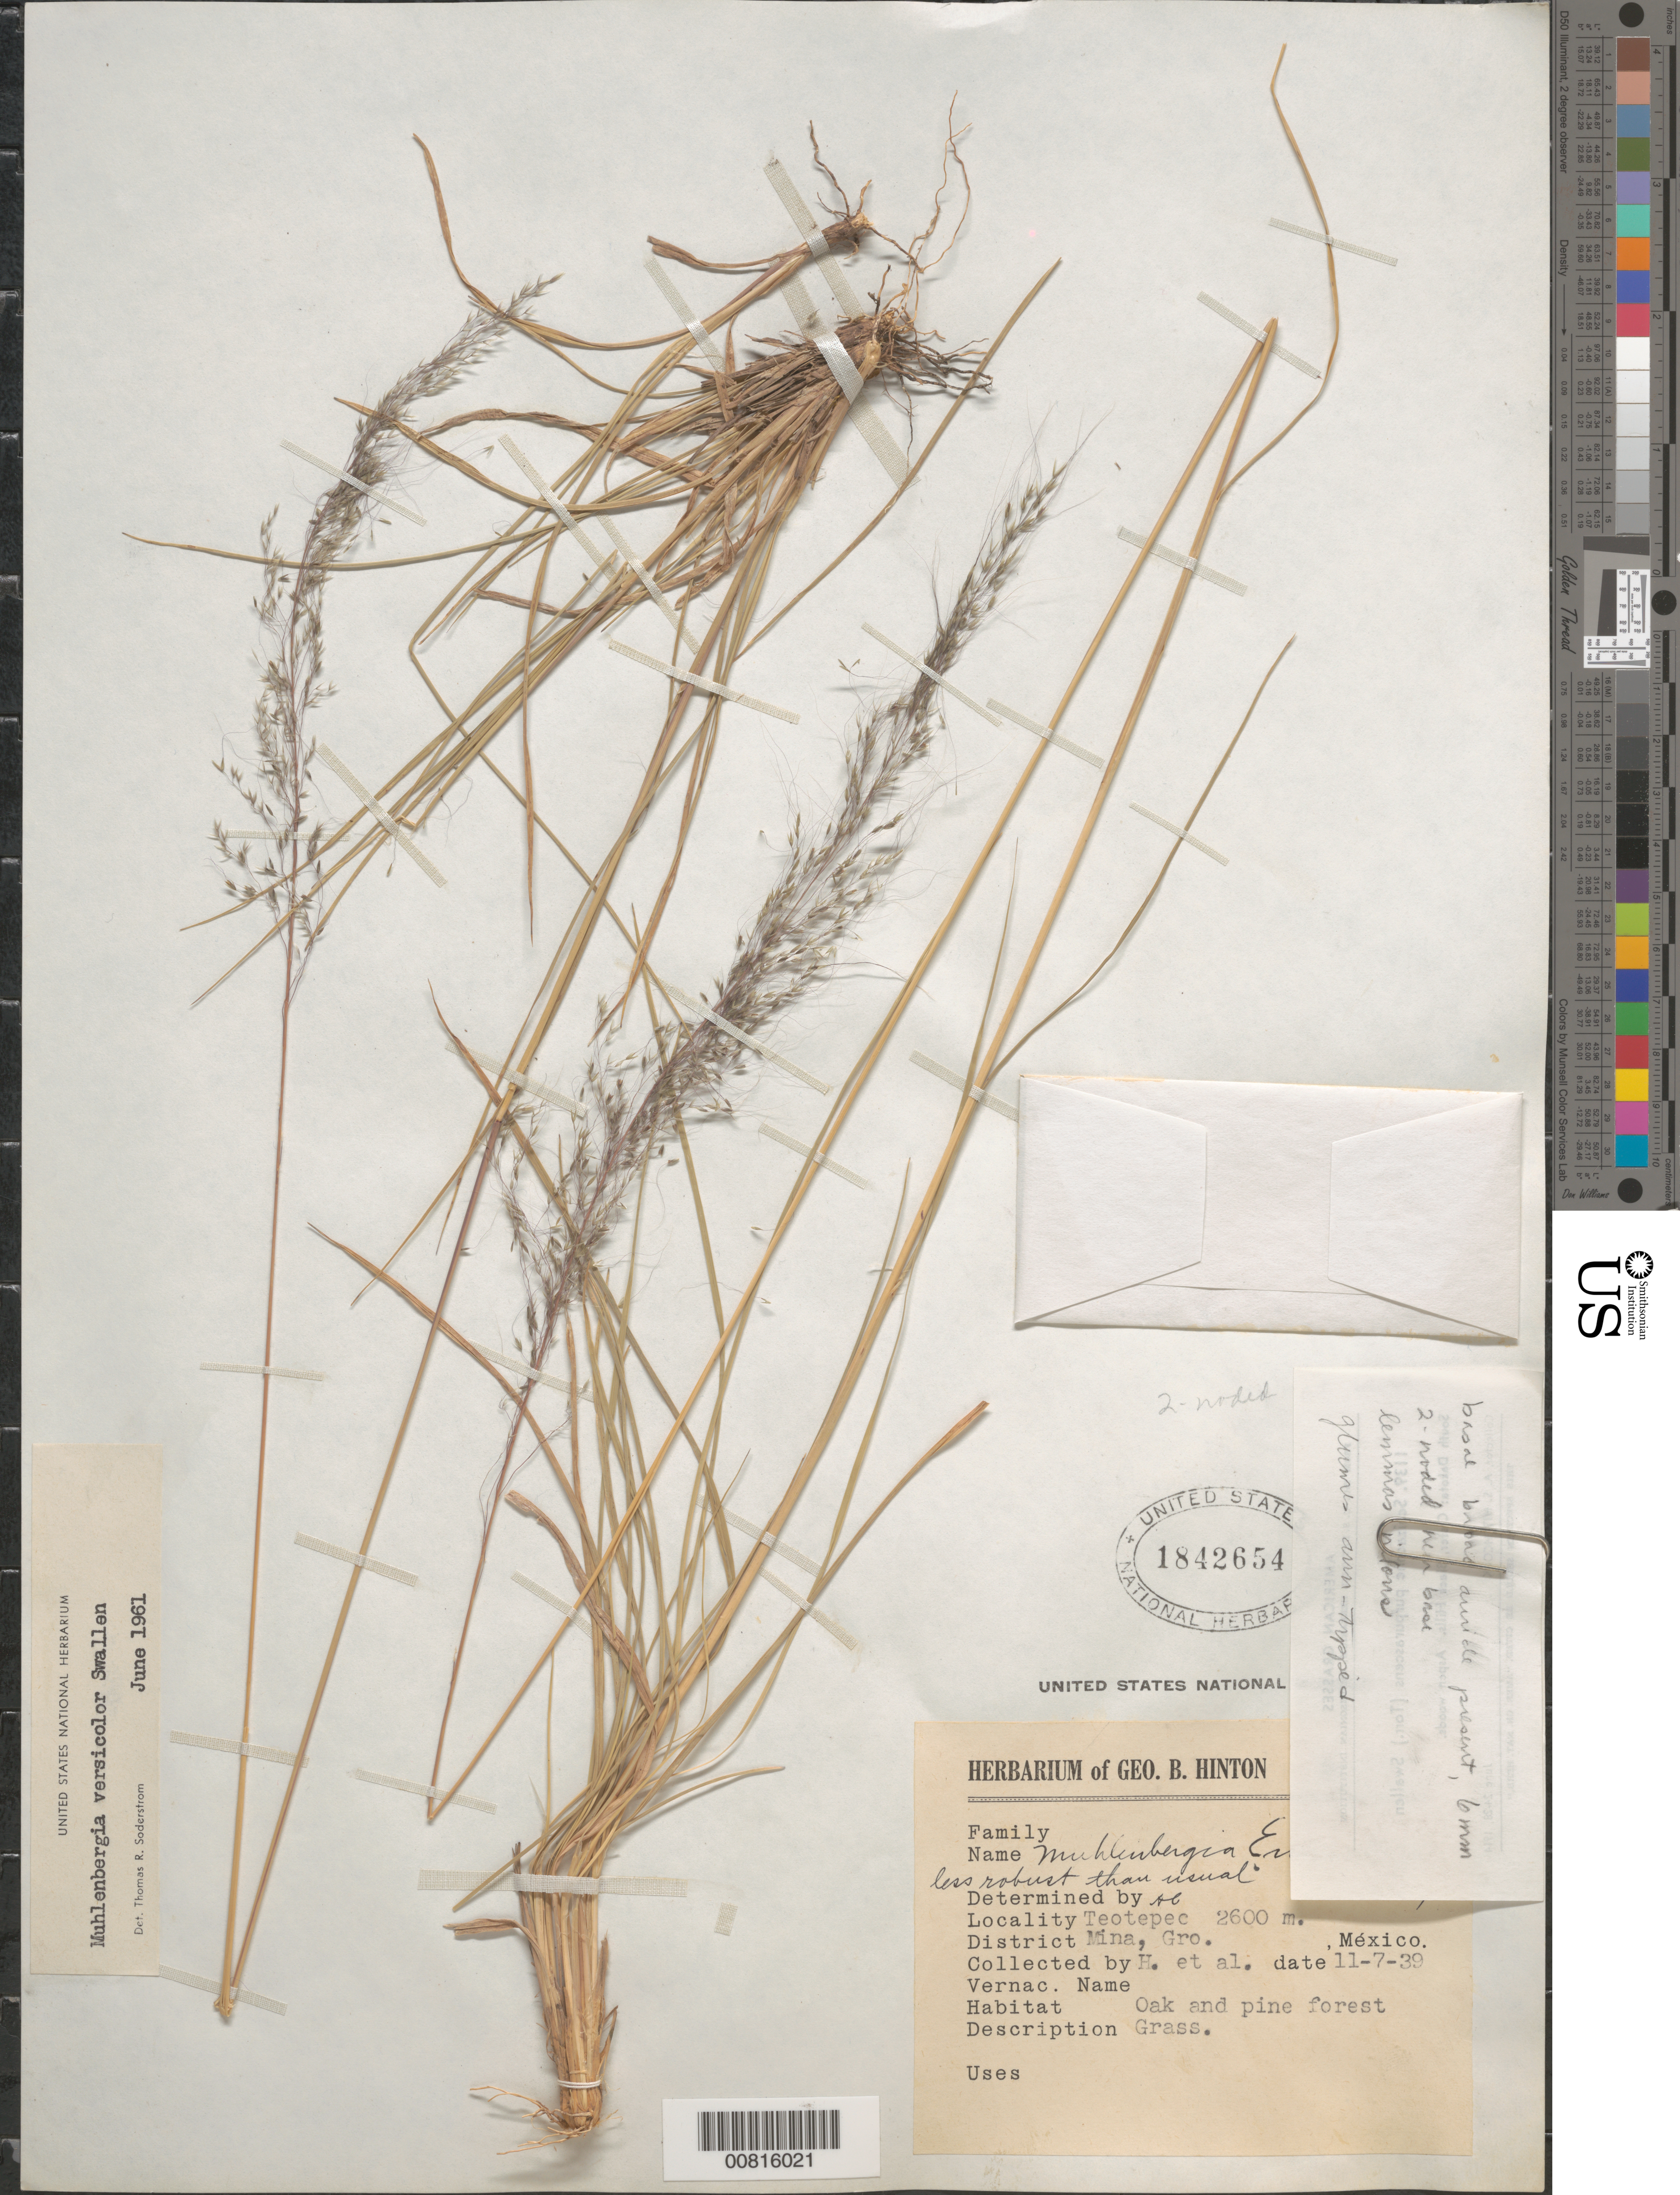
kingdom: Plantae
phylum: Tracheophyta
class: Liliopsida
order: Poales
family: Poaceae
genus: Muhlenbergia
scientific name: Muhlenbergia versicolor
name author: Swallen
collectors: G. B. Hinton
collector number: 14803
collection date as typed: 07 Nov 1939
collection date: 1939-11-07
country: Mexico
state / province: Guerrero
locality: Teontepec, Mina, Gro.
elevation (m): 2600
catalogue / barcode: US 1842654